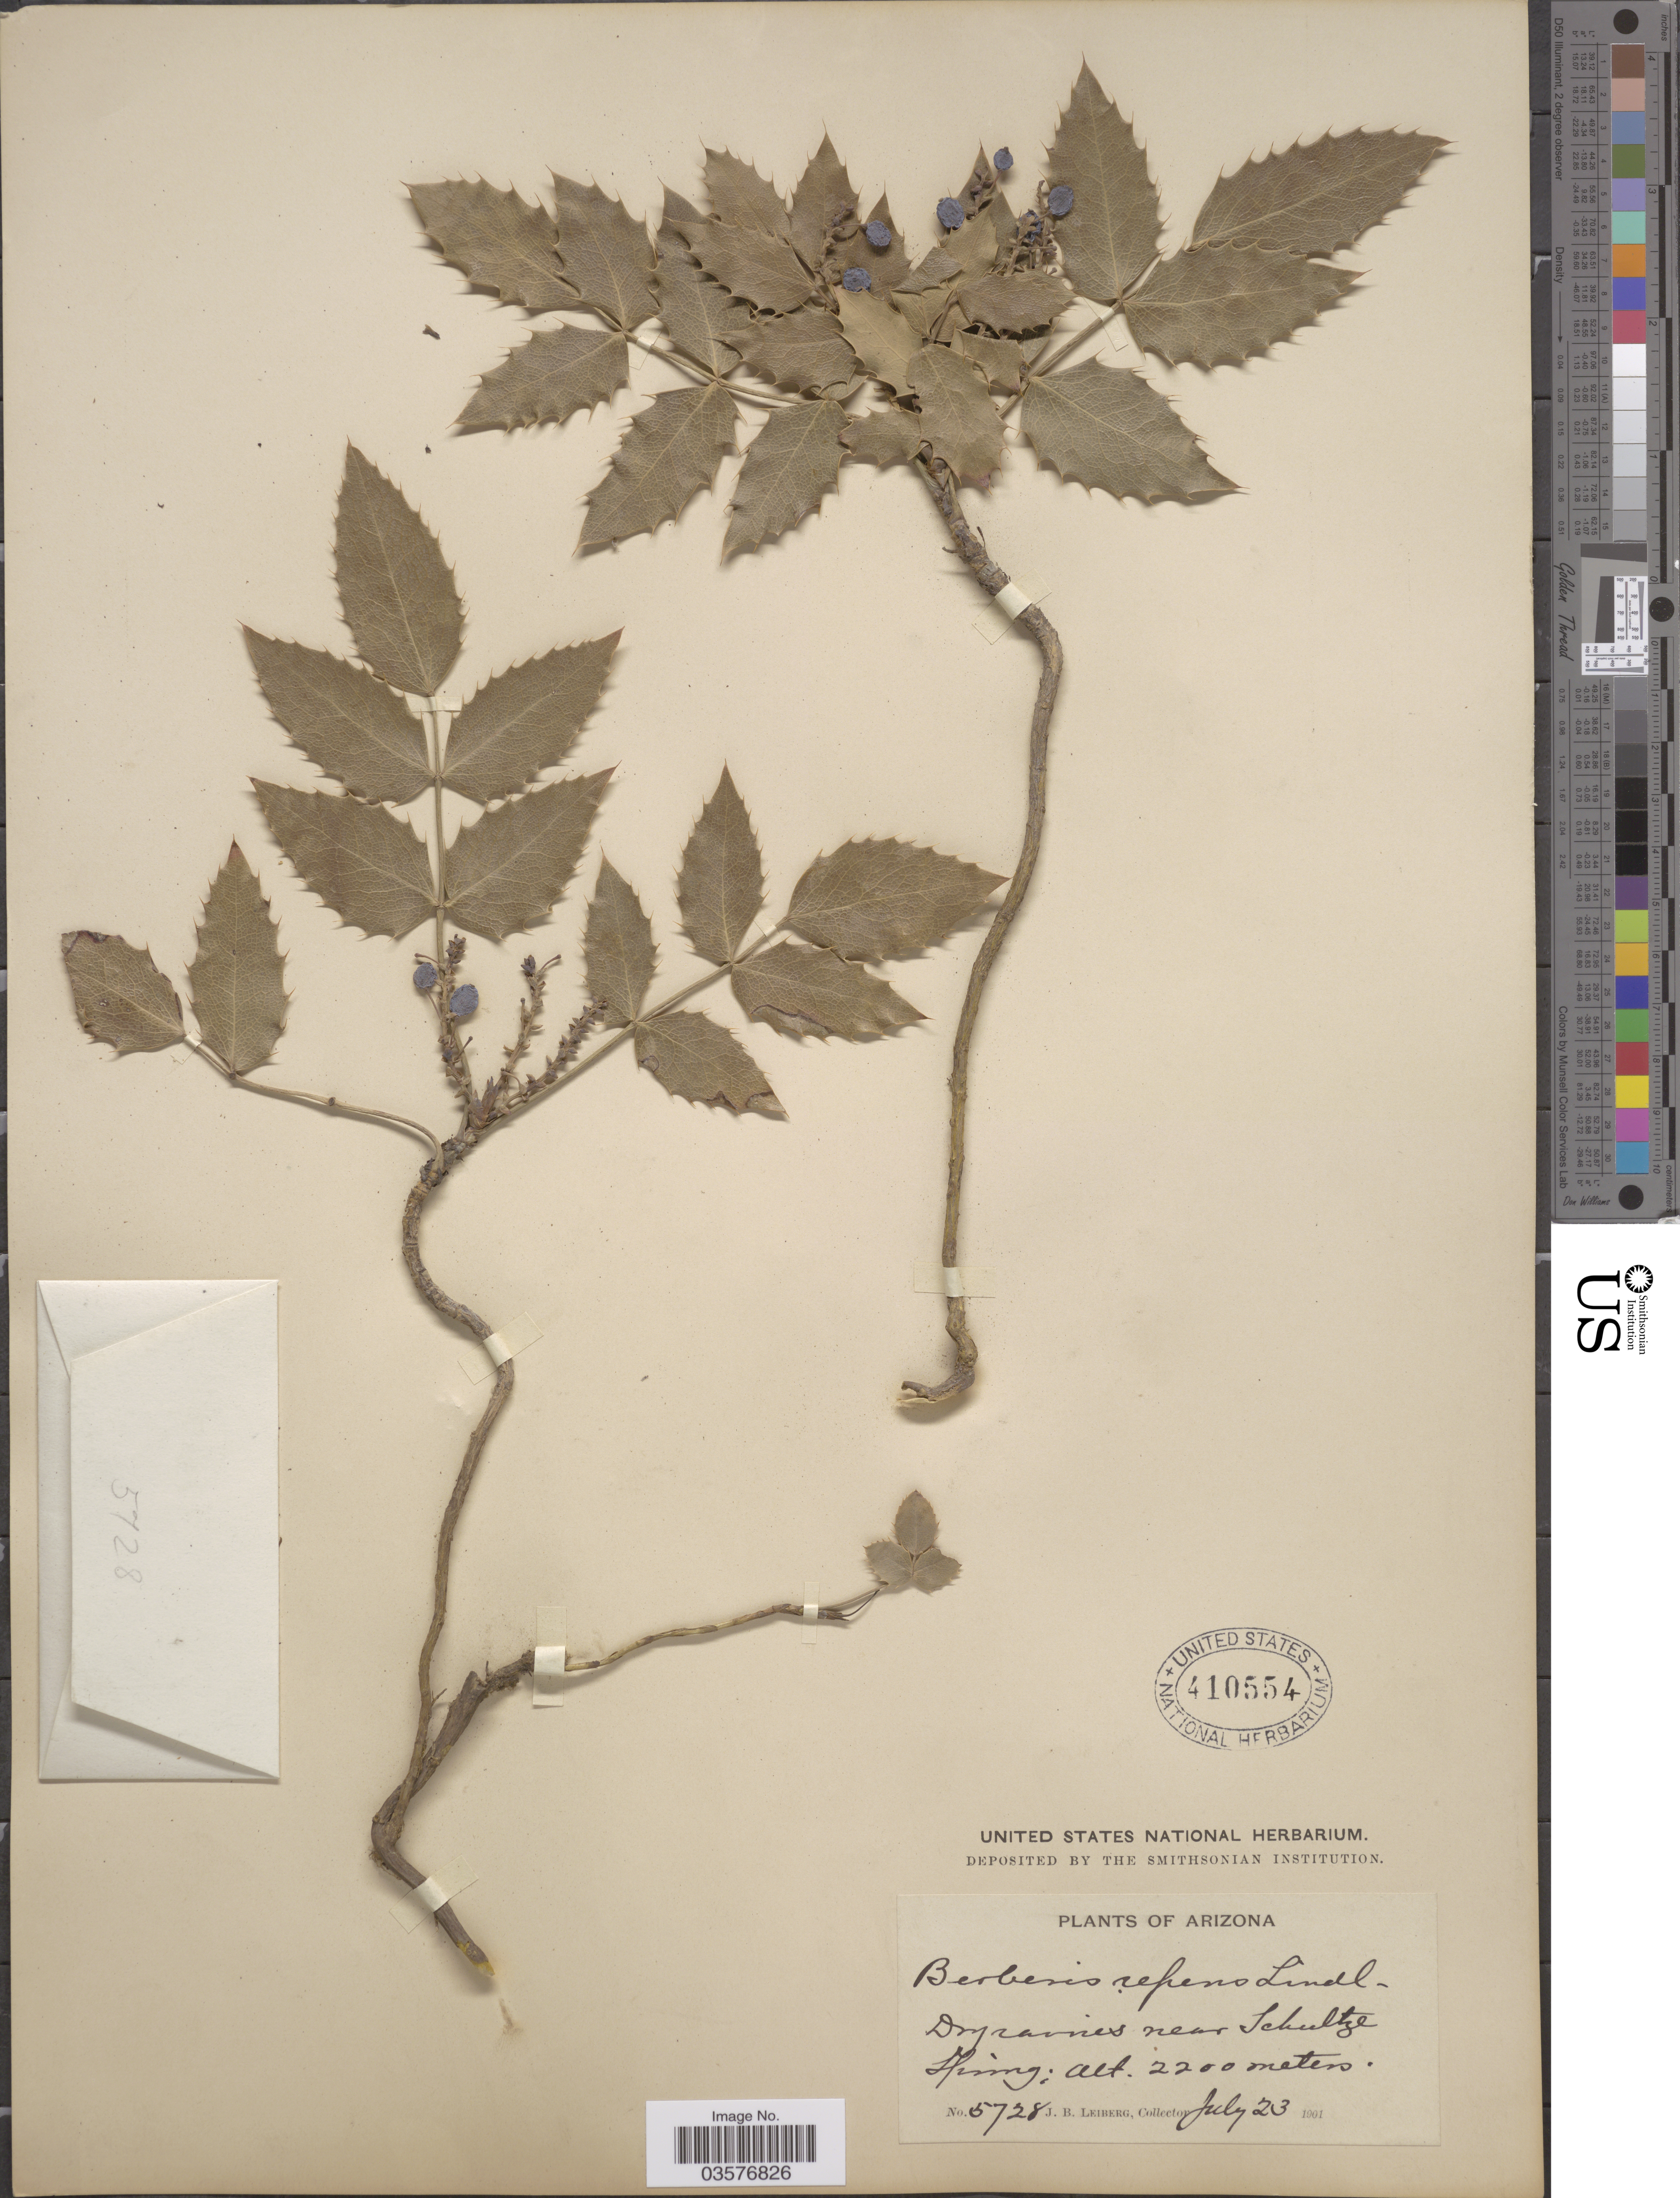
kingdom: Plantae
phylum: Tracheophyta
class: Magnoliopsida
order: Ranunculales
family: Berberidaceae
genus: Mahonia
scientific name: Mahonia repens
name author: (Lindl.) G. Don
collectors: J. B. Leiberg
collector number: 5728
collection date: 1901-07-23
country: United States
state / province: Arizona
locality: Dry ravines near Schultze Spring.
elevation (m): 2200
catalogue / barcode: US 410554